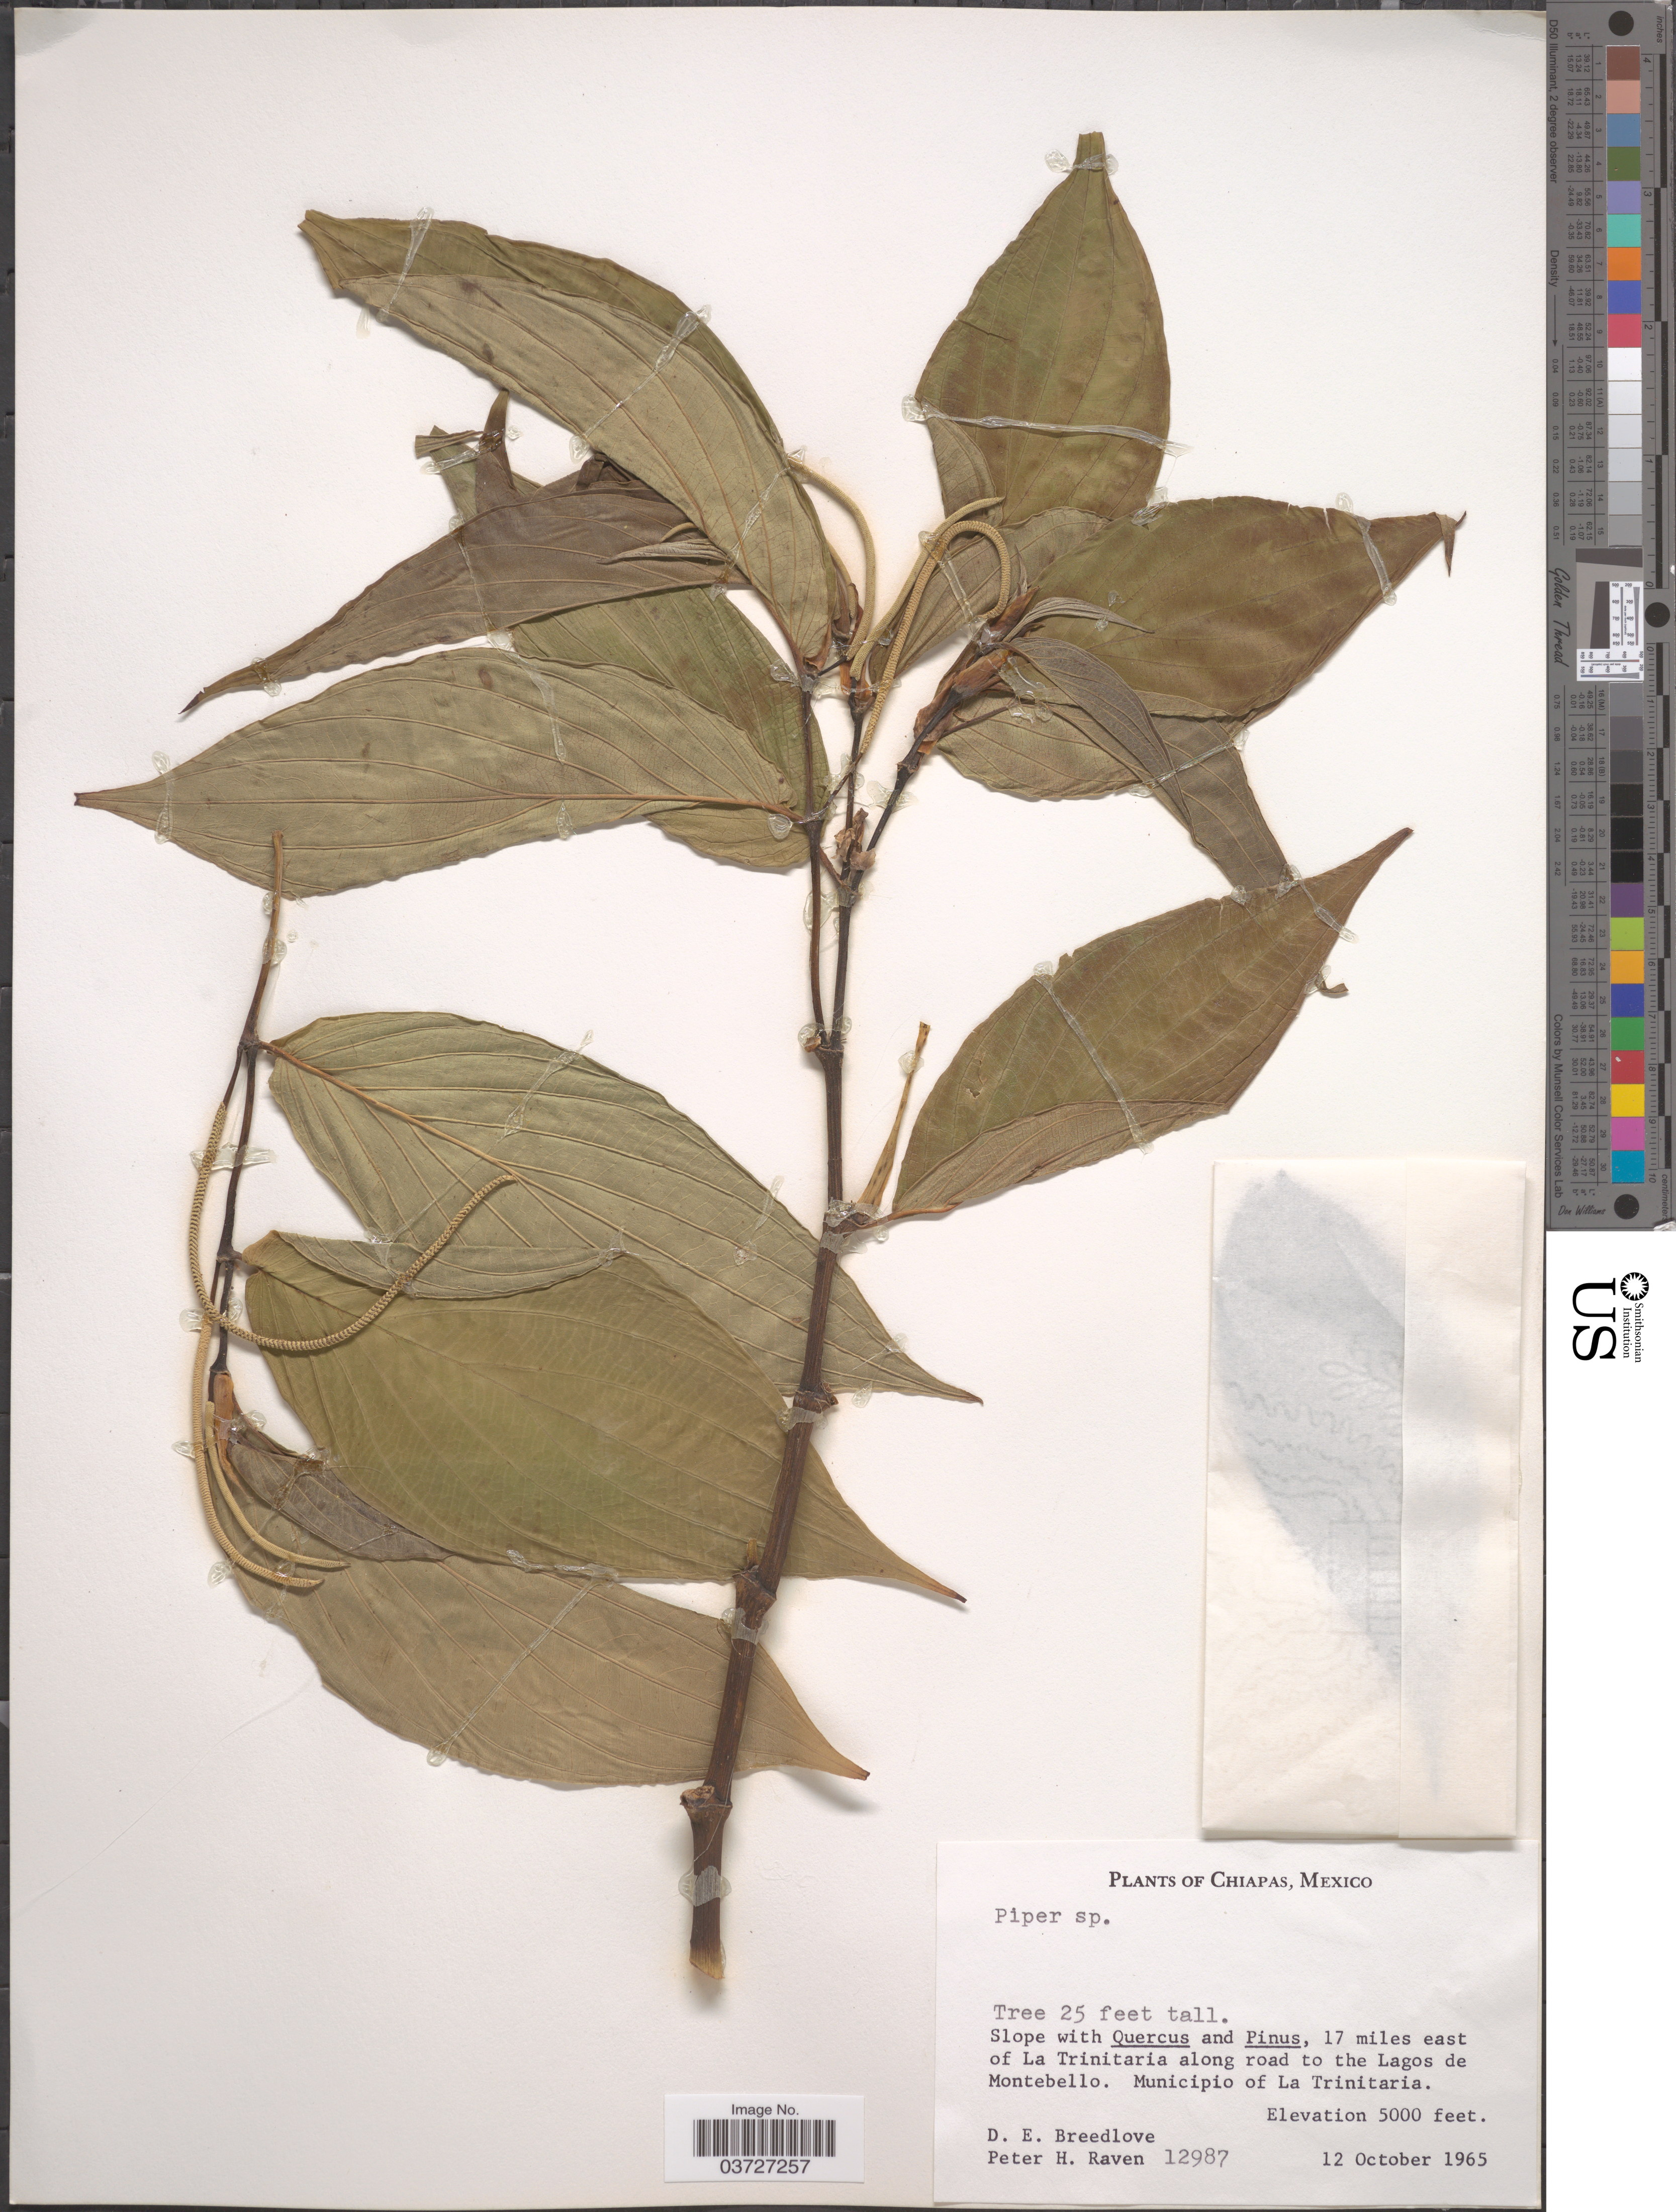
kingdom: Plantae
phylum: Tracheophyta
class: Magnoliopsida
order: Piperales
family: Piperaceae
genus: Piper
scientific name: Piper sp.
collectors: D. E. Breedlove & P. Raven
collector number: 12987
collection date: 1965-10-12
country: Mexico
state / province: Chiapas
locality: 17 miles east of La Trinitaria along road to the Lagos de Montebello. Municipio of La Trinitaria.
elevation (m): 1524